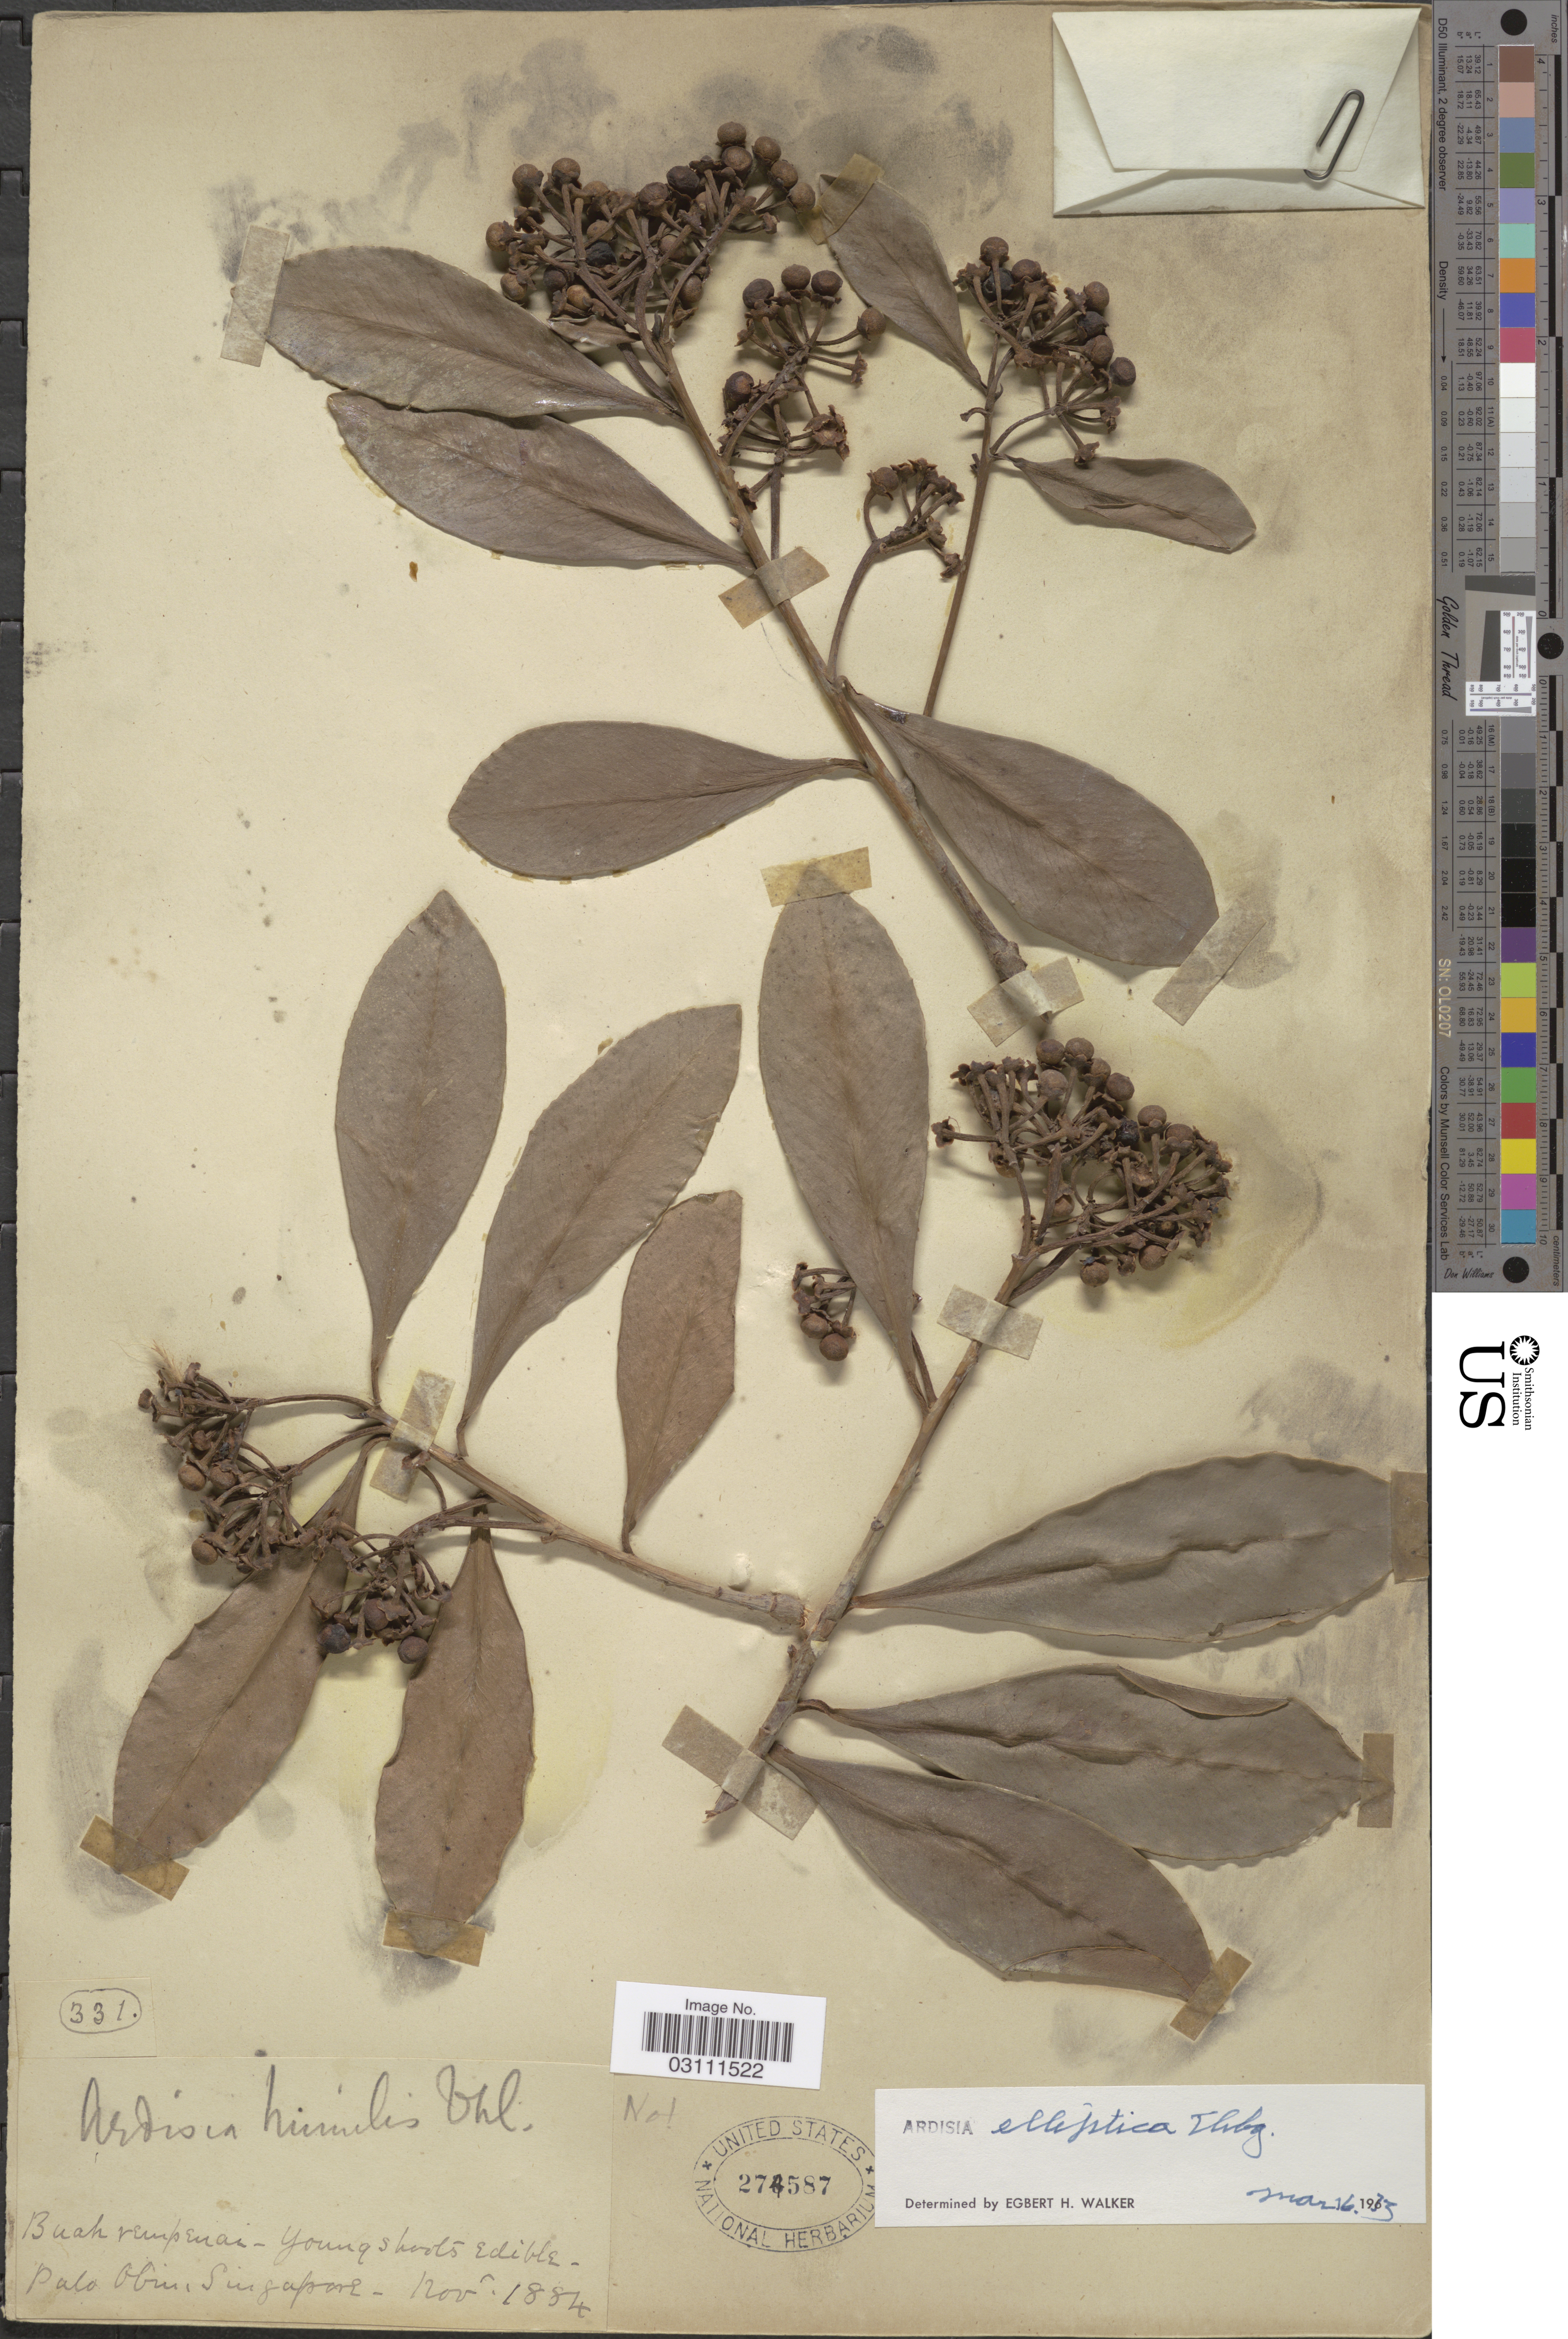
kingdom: Plantae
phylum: Tracheophyta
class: Magnoliopsida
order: Ericales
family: Primulaceae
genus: Ardisia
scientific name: Ardisia elliptica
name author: Thunb.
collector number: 331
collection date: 1884-11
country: Singapore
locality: Buah rempeuai [interpreted], Young shoots edible, Palo Obui.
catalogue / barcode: US 274587